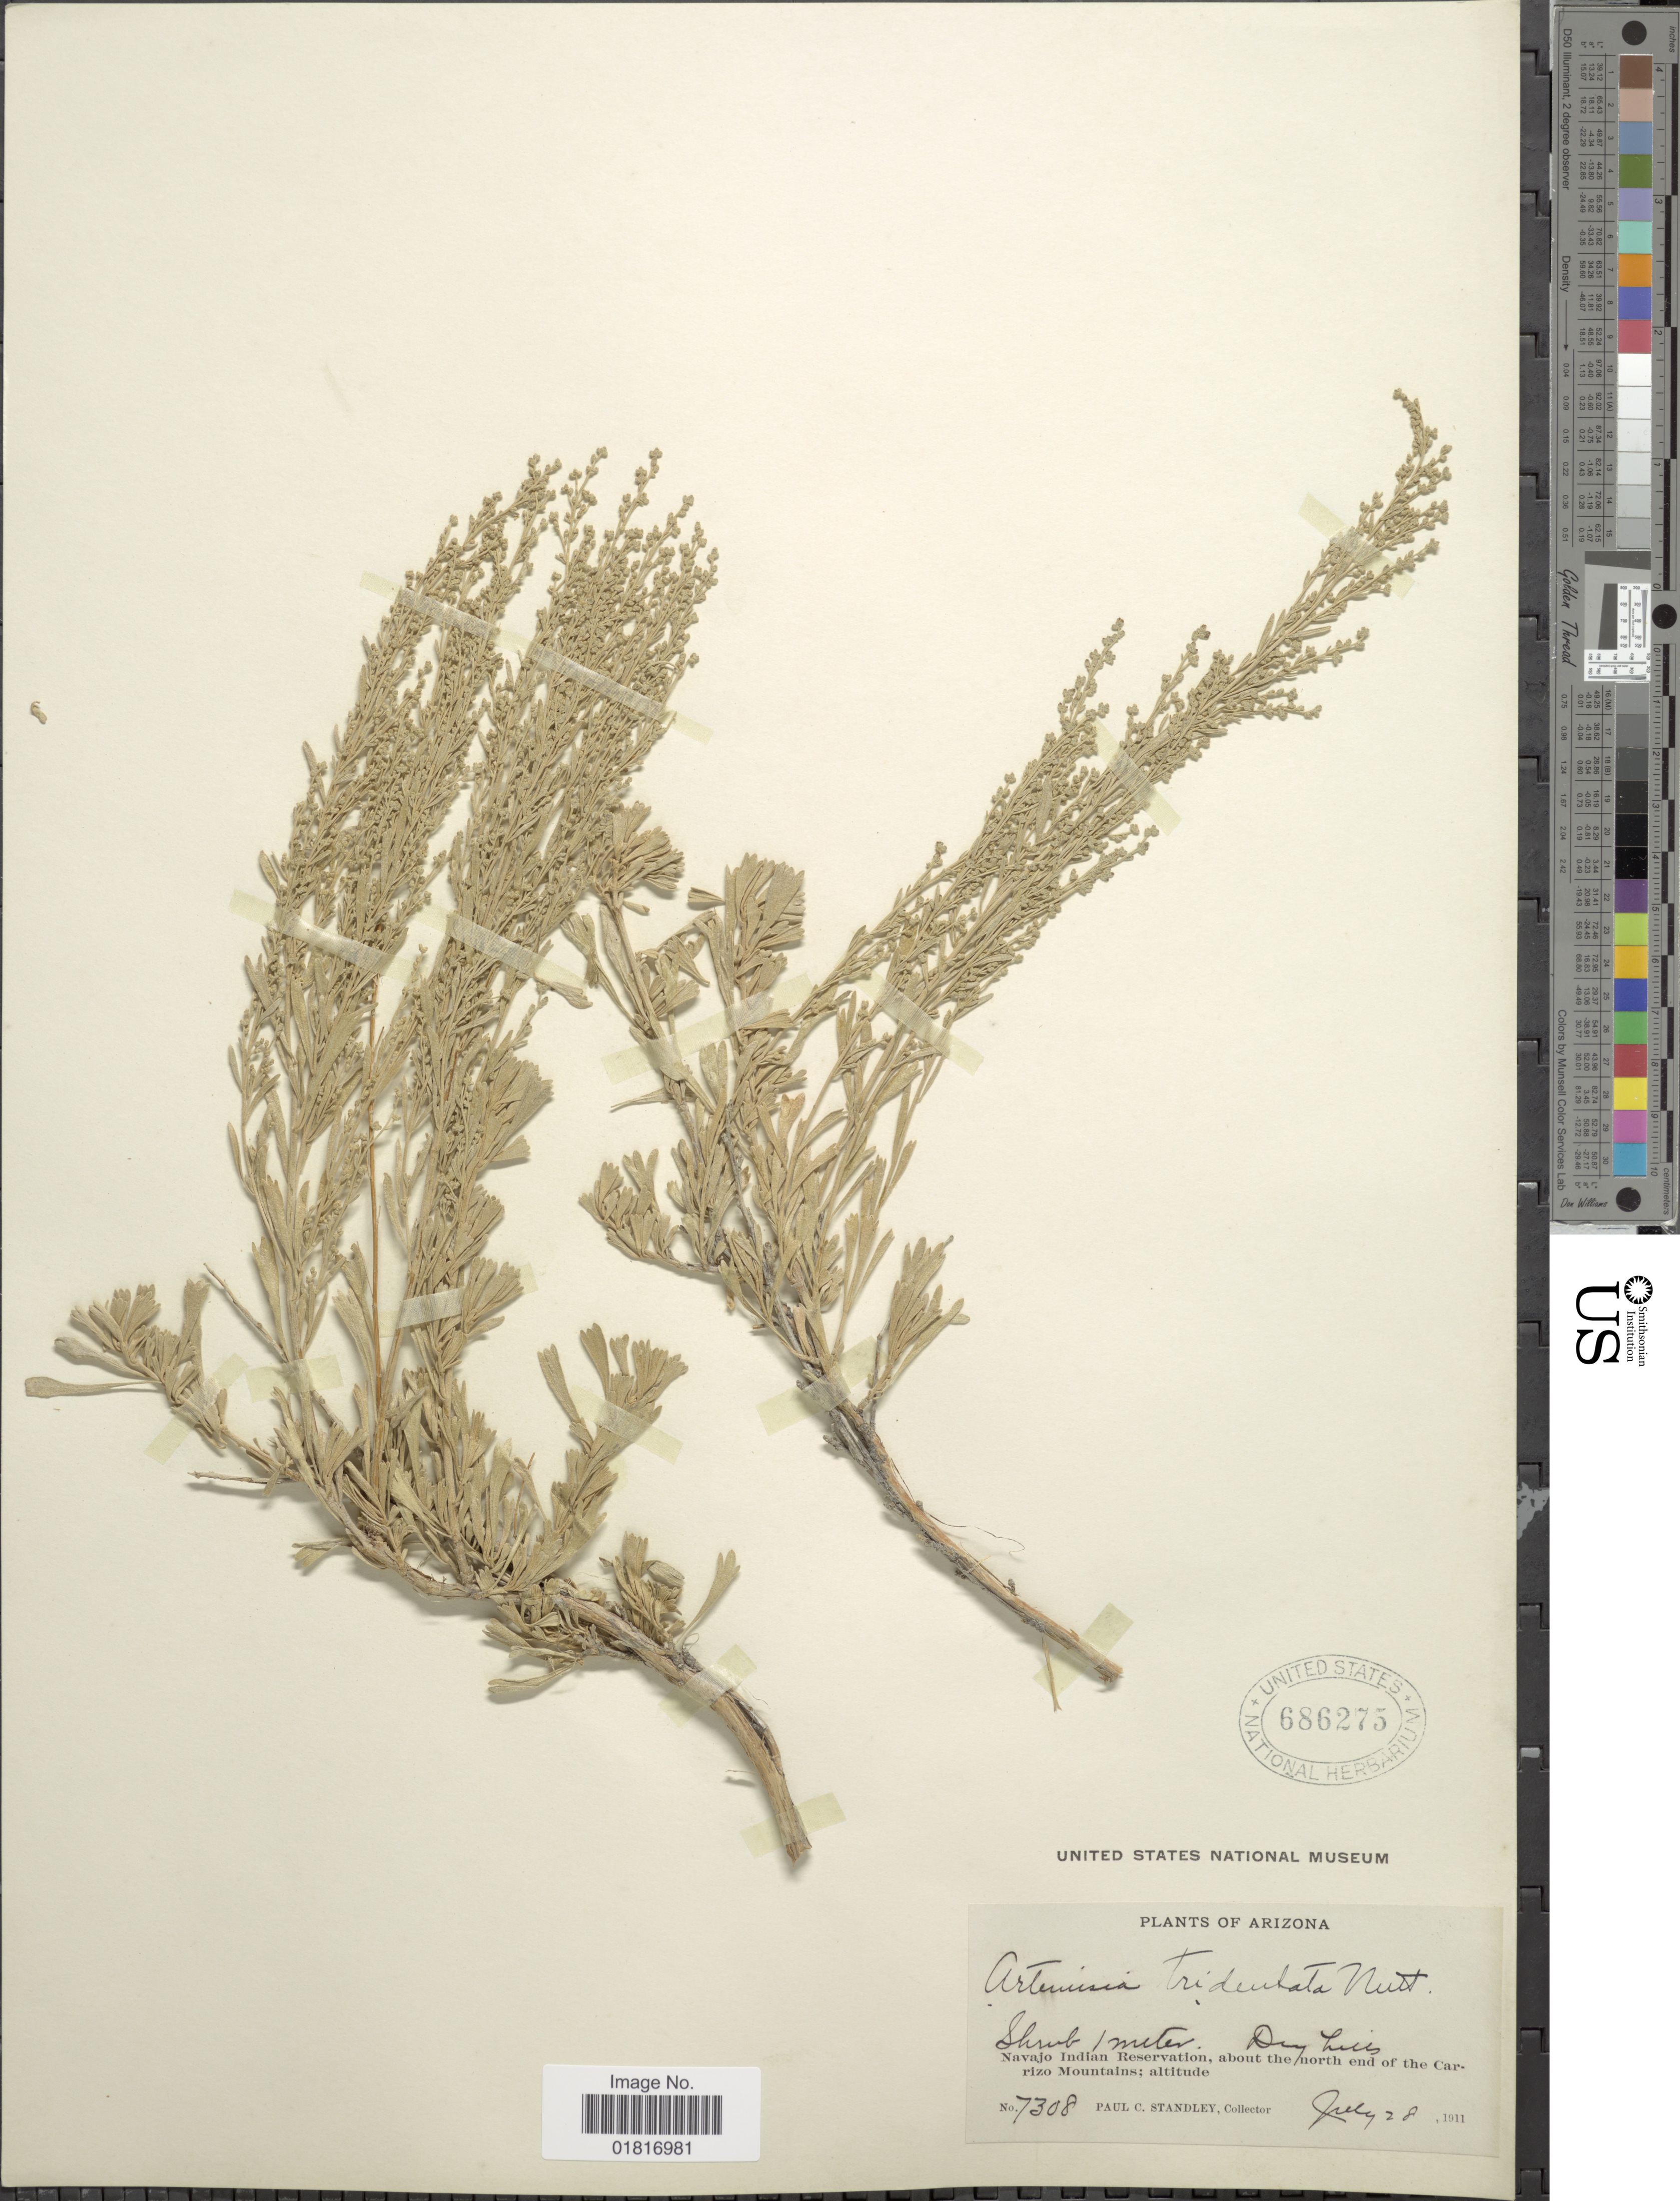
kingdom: Plantae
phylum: Tracheophyta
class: Magnoliopsida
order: Asterales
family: Asteraceae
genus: Artemisia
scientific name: Artemisia tridentata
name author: Nutt.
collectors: P. C. Standley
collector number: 7308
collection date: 1911-07-28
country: United States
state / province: Arizona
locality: Dry hills, Navajo Indian Reservation, about the north end of the Carrizo Mountains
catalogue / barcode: US 686275